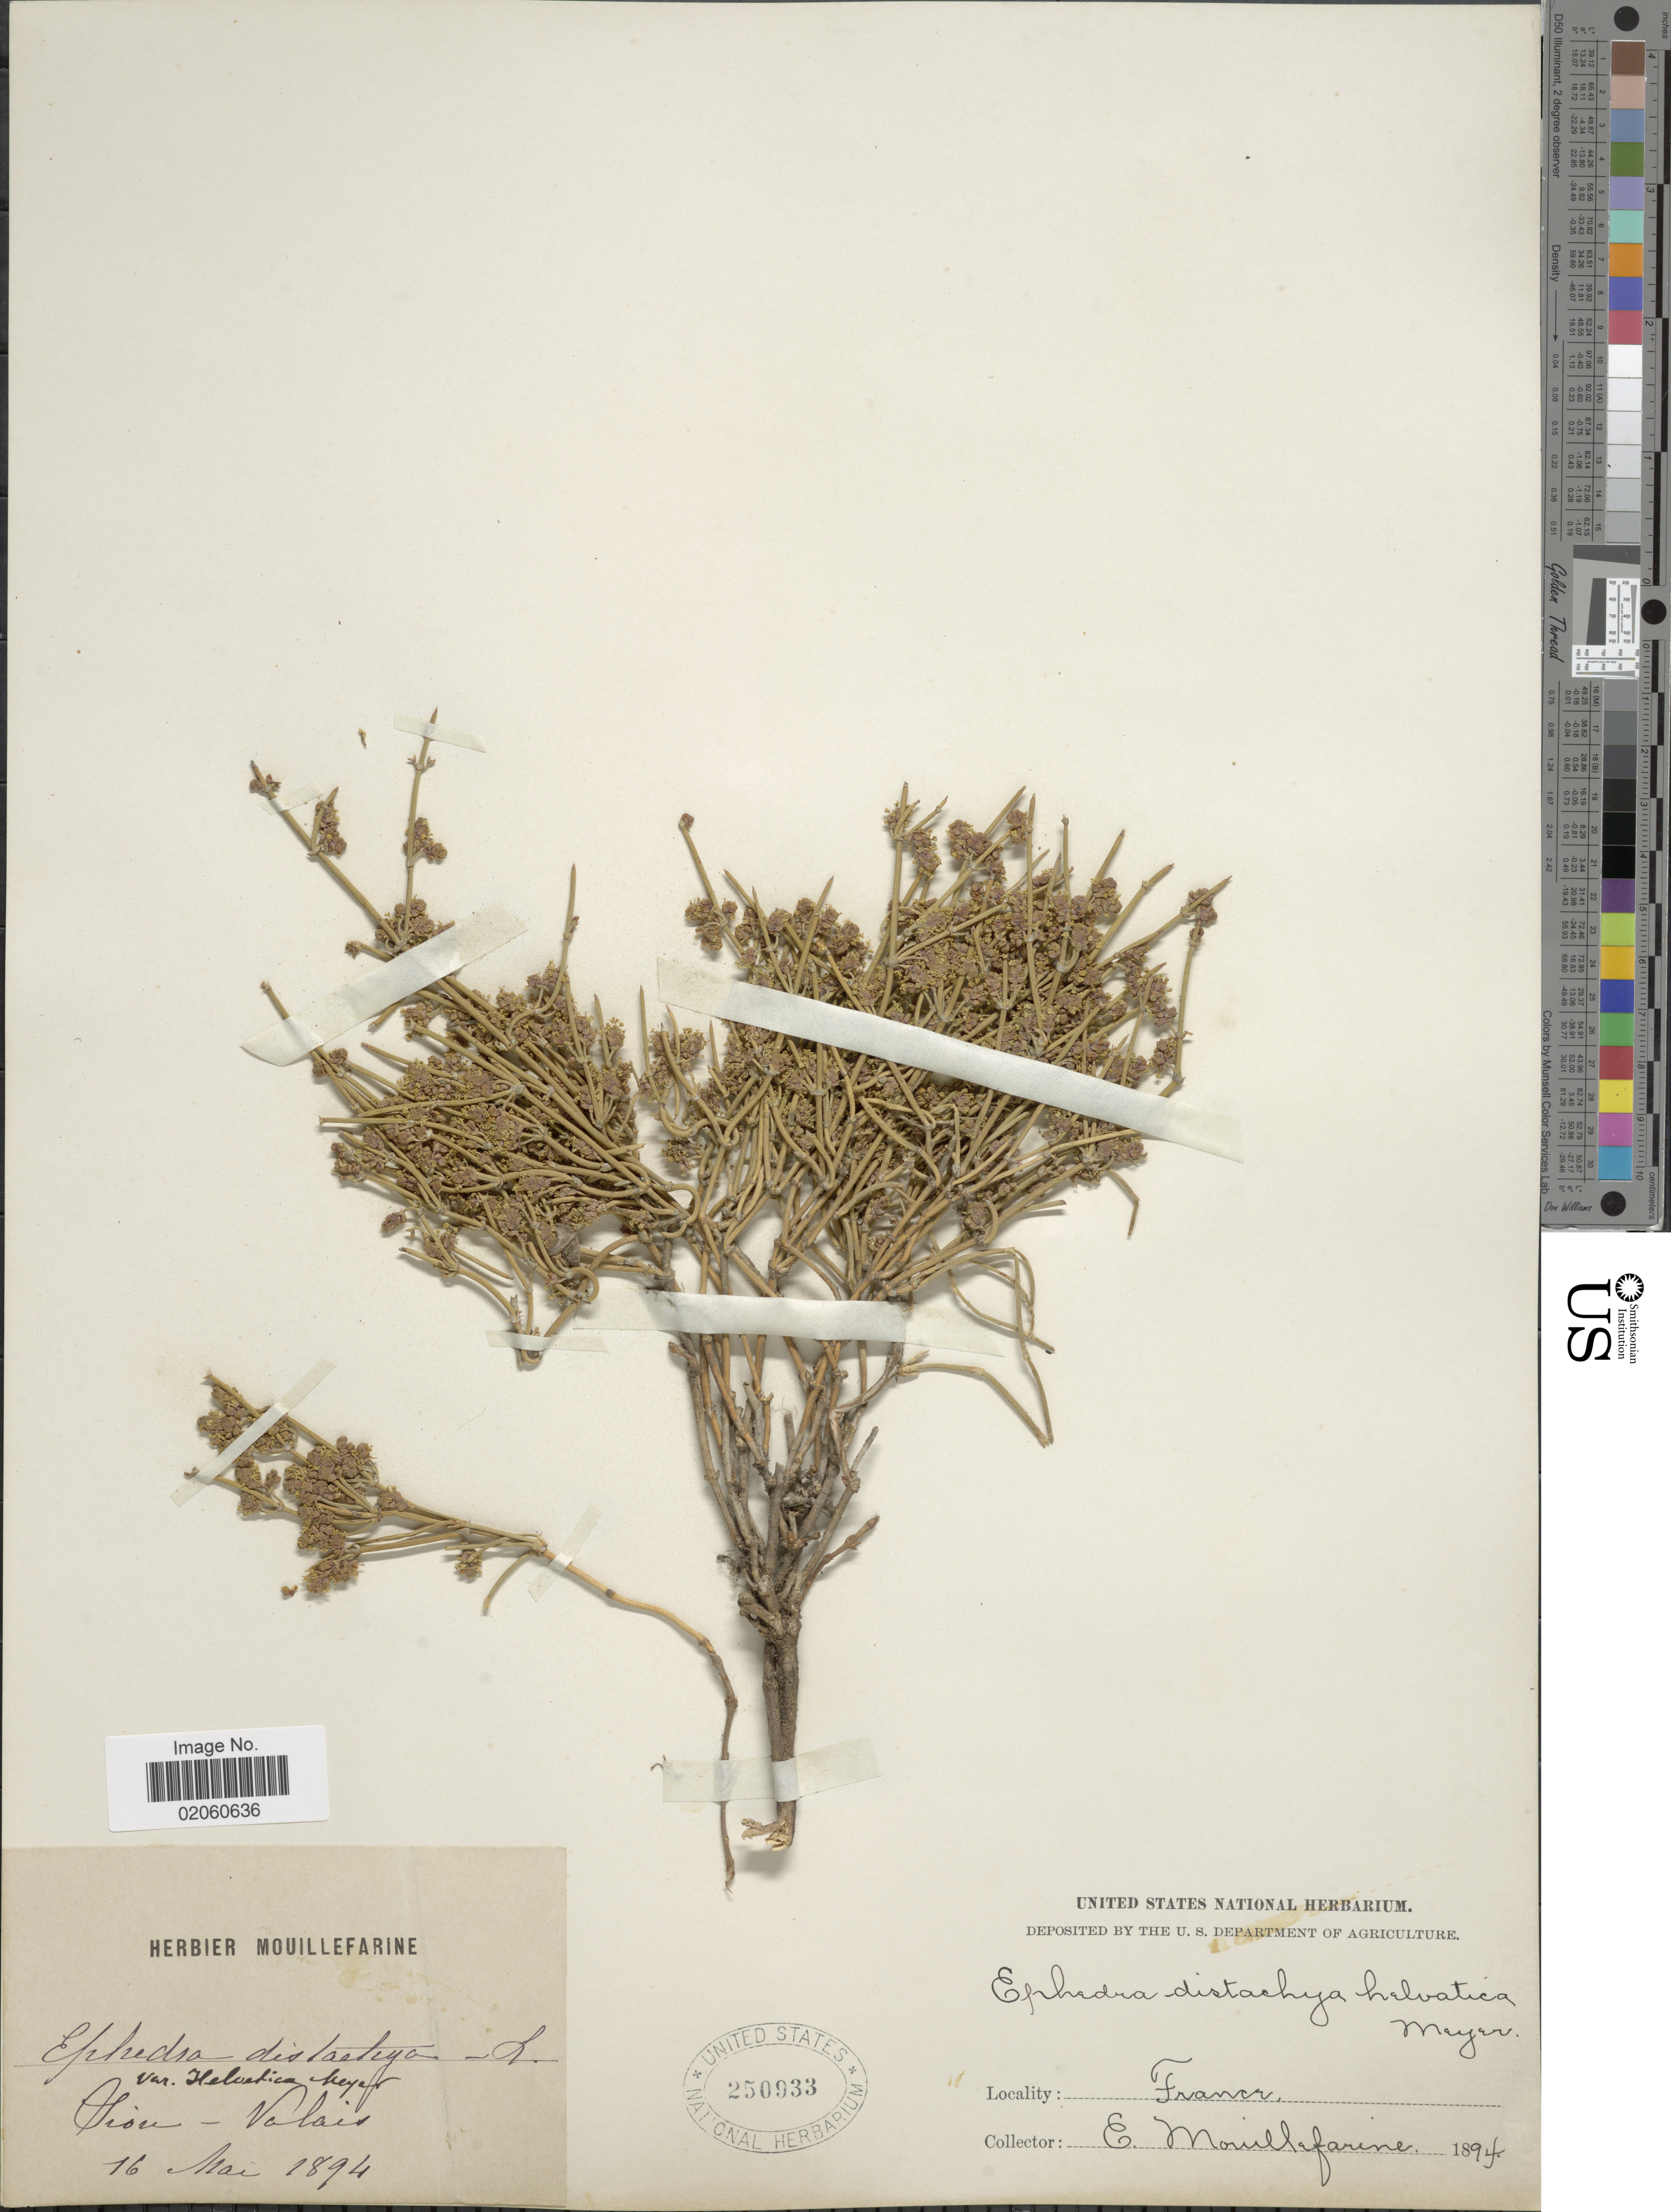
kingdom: Plantae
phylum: Tracheophyta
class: Gnetopsida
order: Ephedrales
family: Ephedraceae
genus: Ephedra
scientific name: Ephedra helvetica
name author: C.A. Mey.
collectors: E. Mouillefarine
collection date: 1894-05-16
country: Switzerland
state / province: Valais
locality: Sion, France [unsure placement].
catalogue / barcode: US 250933